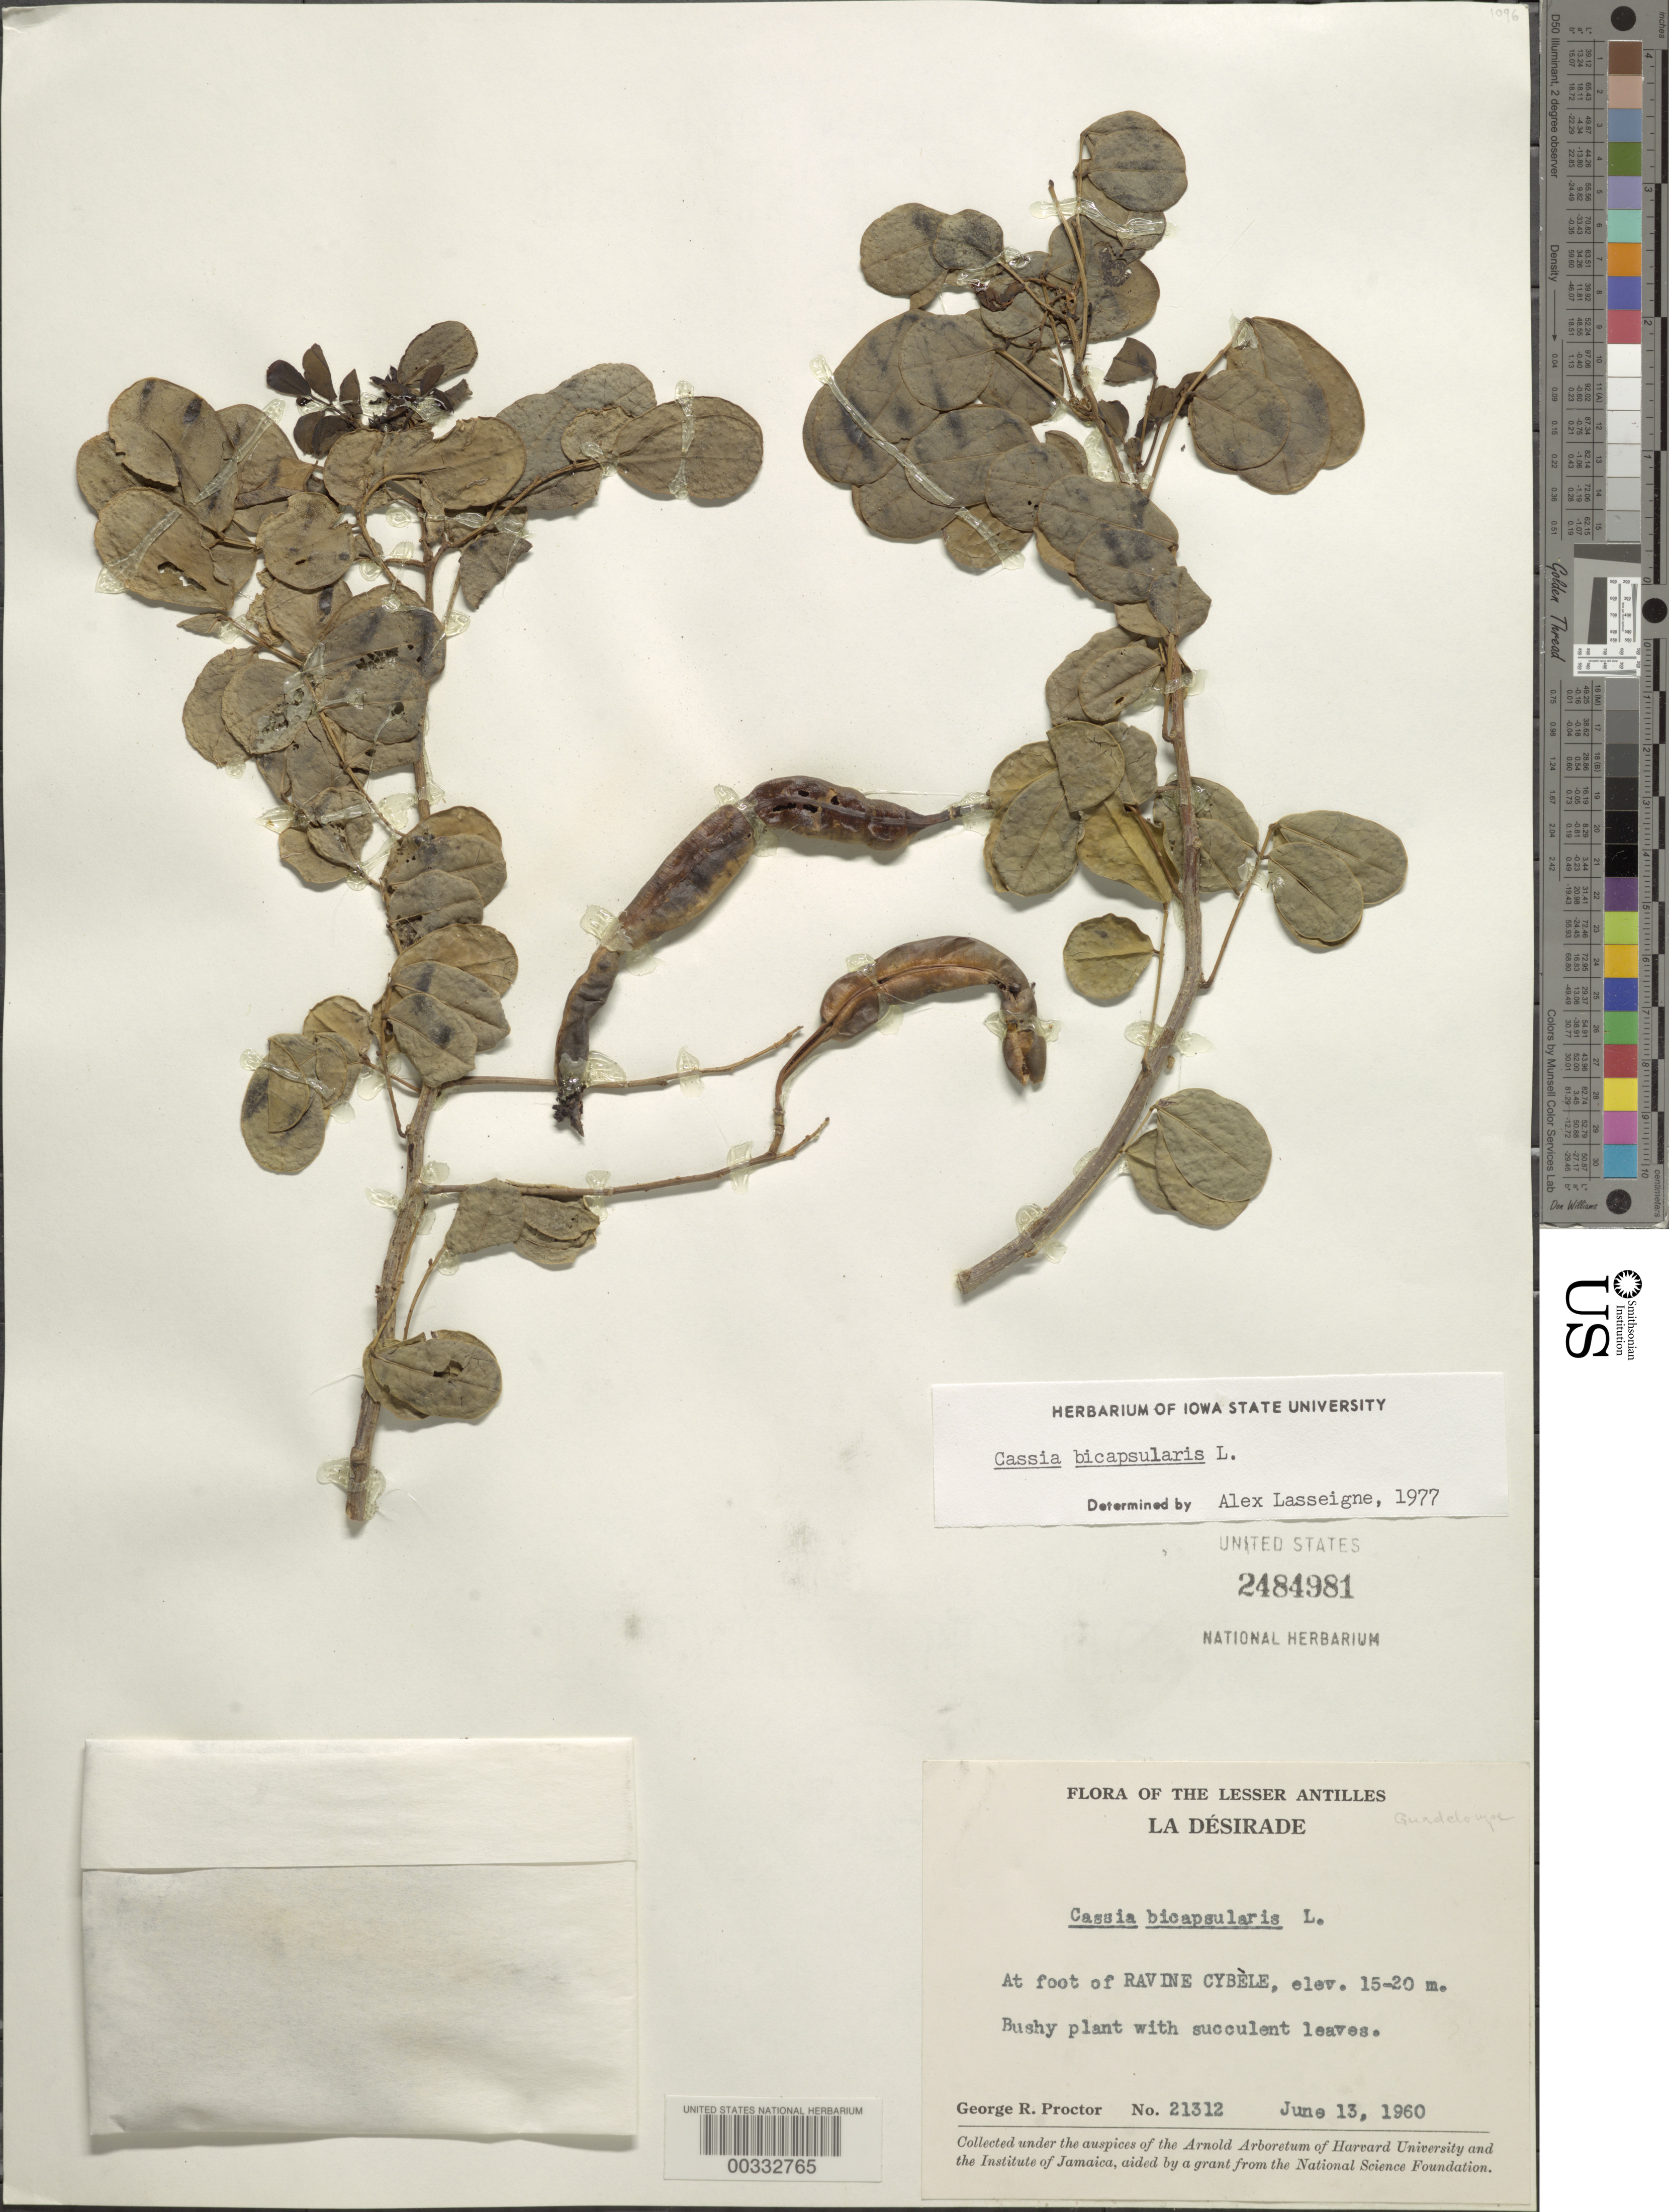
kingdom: Plantae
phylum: Tracheophyta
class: Magnoliopsida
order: Fabales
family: Fabaceae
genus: Senna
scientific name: Senna bicapsularis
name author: (L.) Roxb.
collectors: G. R. Proctor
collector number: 21312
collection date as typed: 13 Jun 1960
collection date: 1960-06-13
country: Guadeloupe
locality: At foot of ravine cybele, la desirade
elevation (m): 15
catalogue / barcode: US 2484981